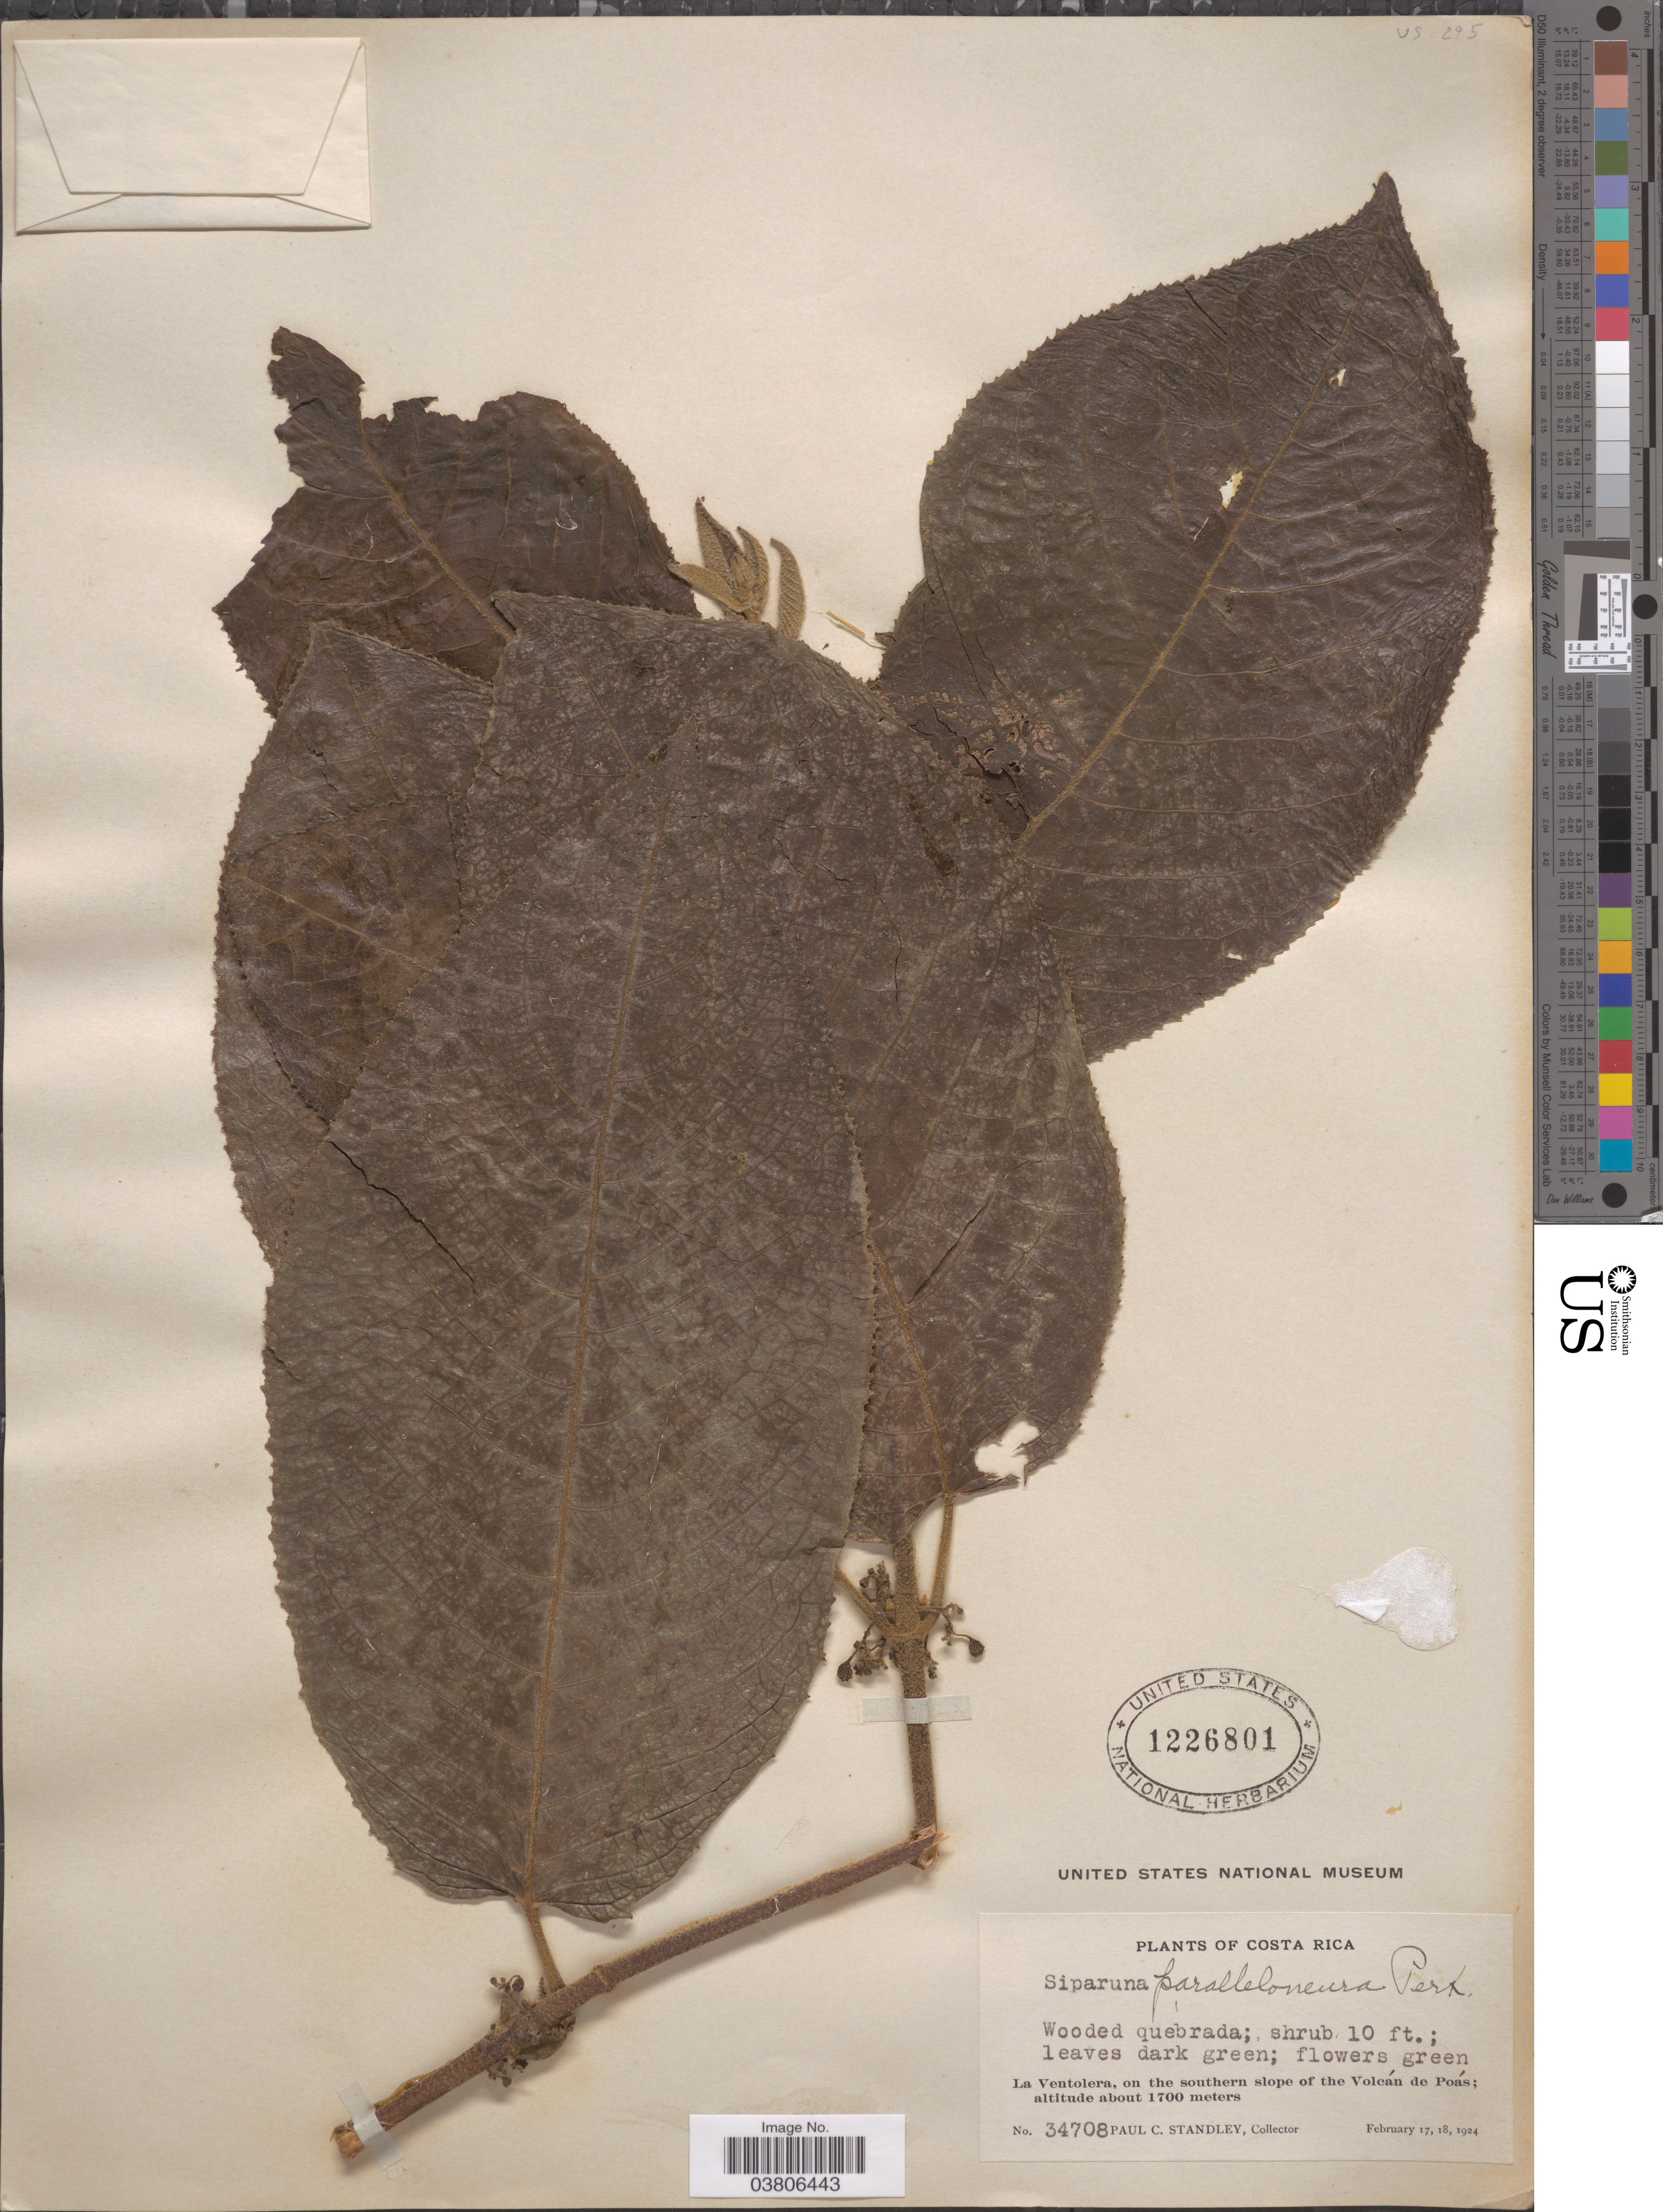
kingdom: Plantae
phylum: Tracheophyta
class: Magnoliopsida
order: Laurales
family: Siparunaceae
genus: Siparuna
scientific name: Siparuna paralleloneura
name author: Perkins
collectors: P. C. Standley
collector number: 34708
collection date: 1924-02-17/1924-02-18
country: Costa Rica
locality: La Ventolera, on the southern slope of the Volcán de Poás.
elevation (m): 1700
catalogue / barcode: US 1226801